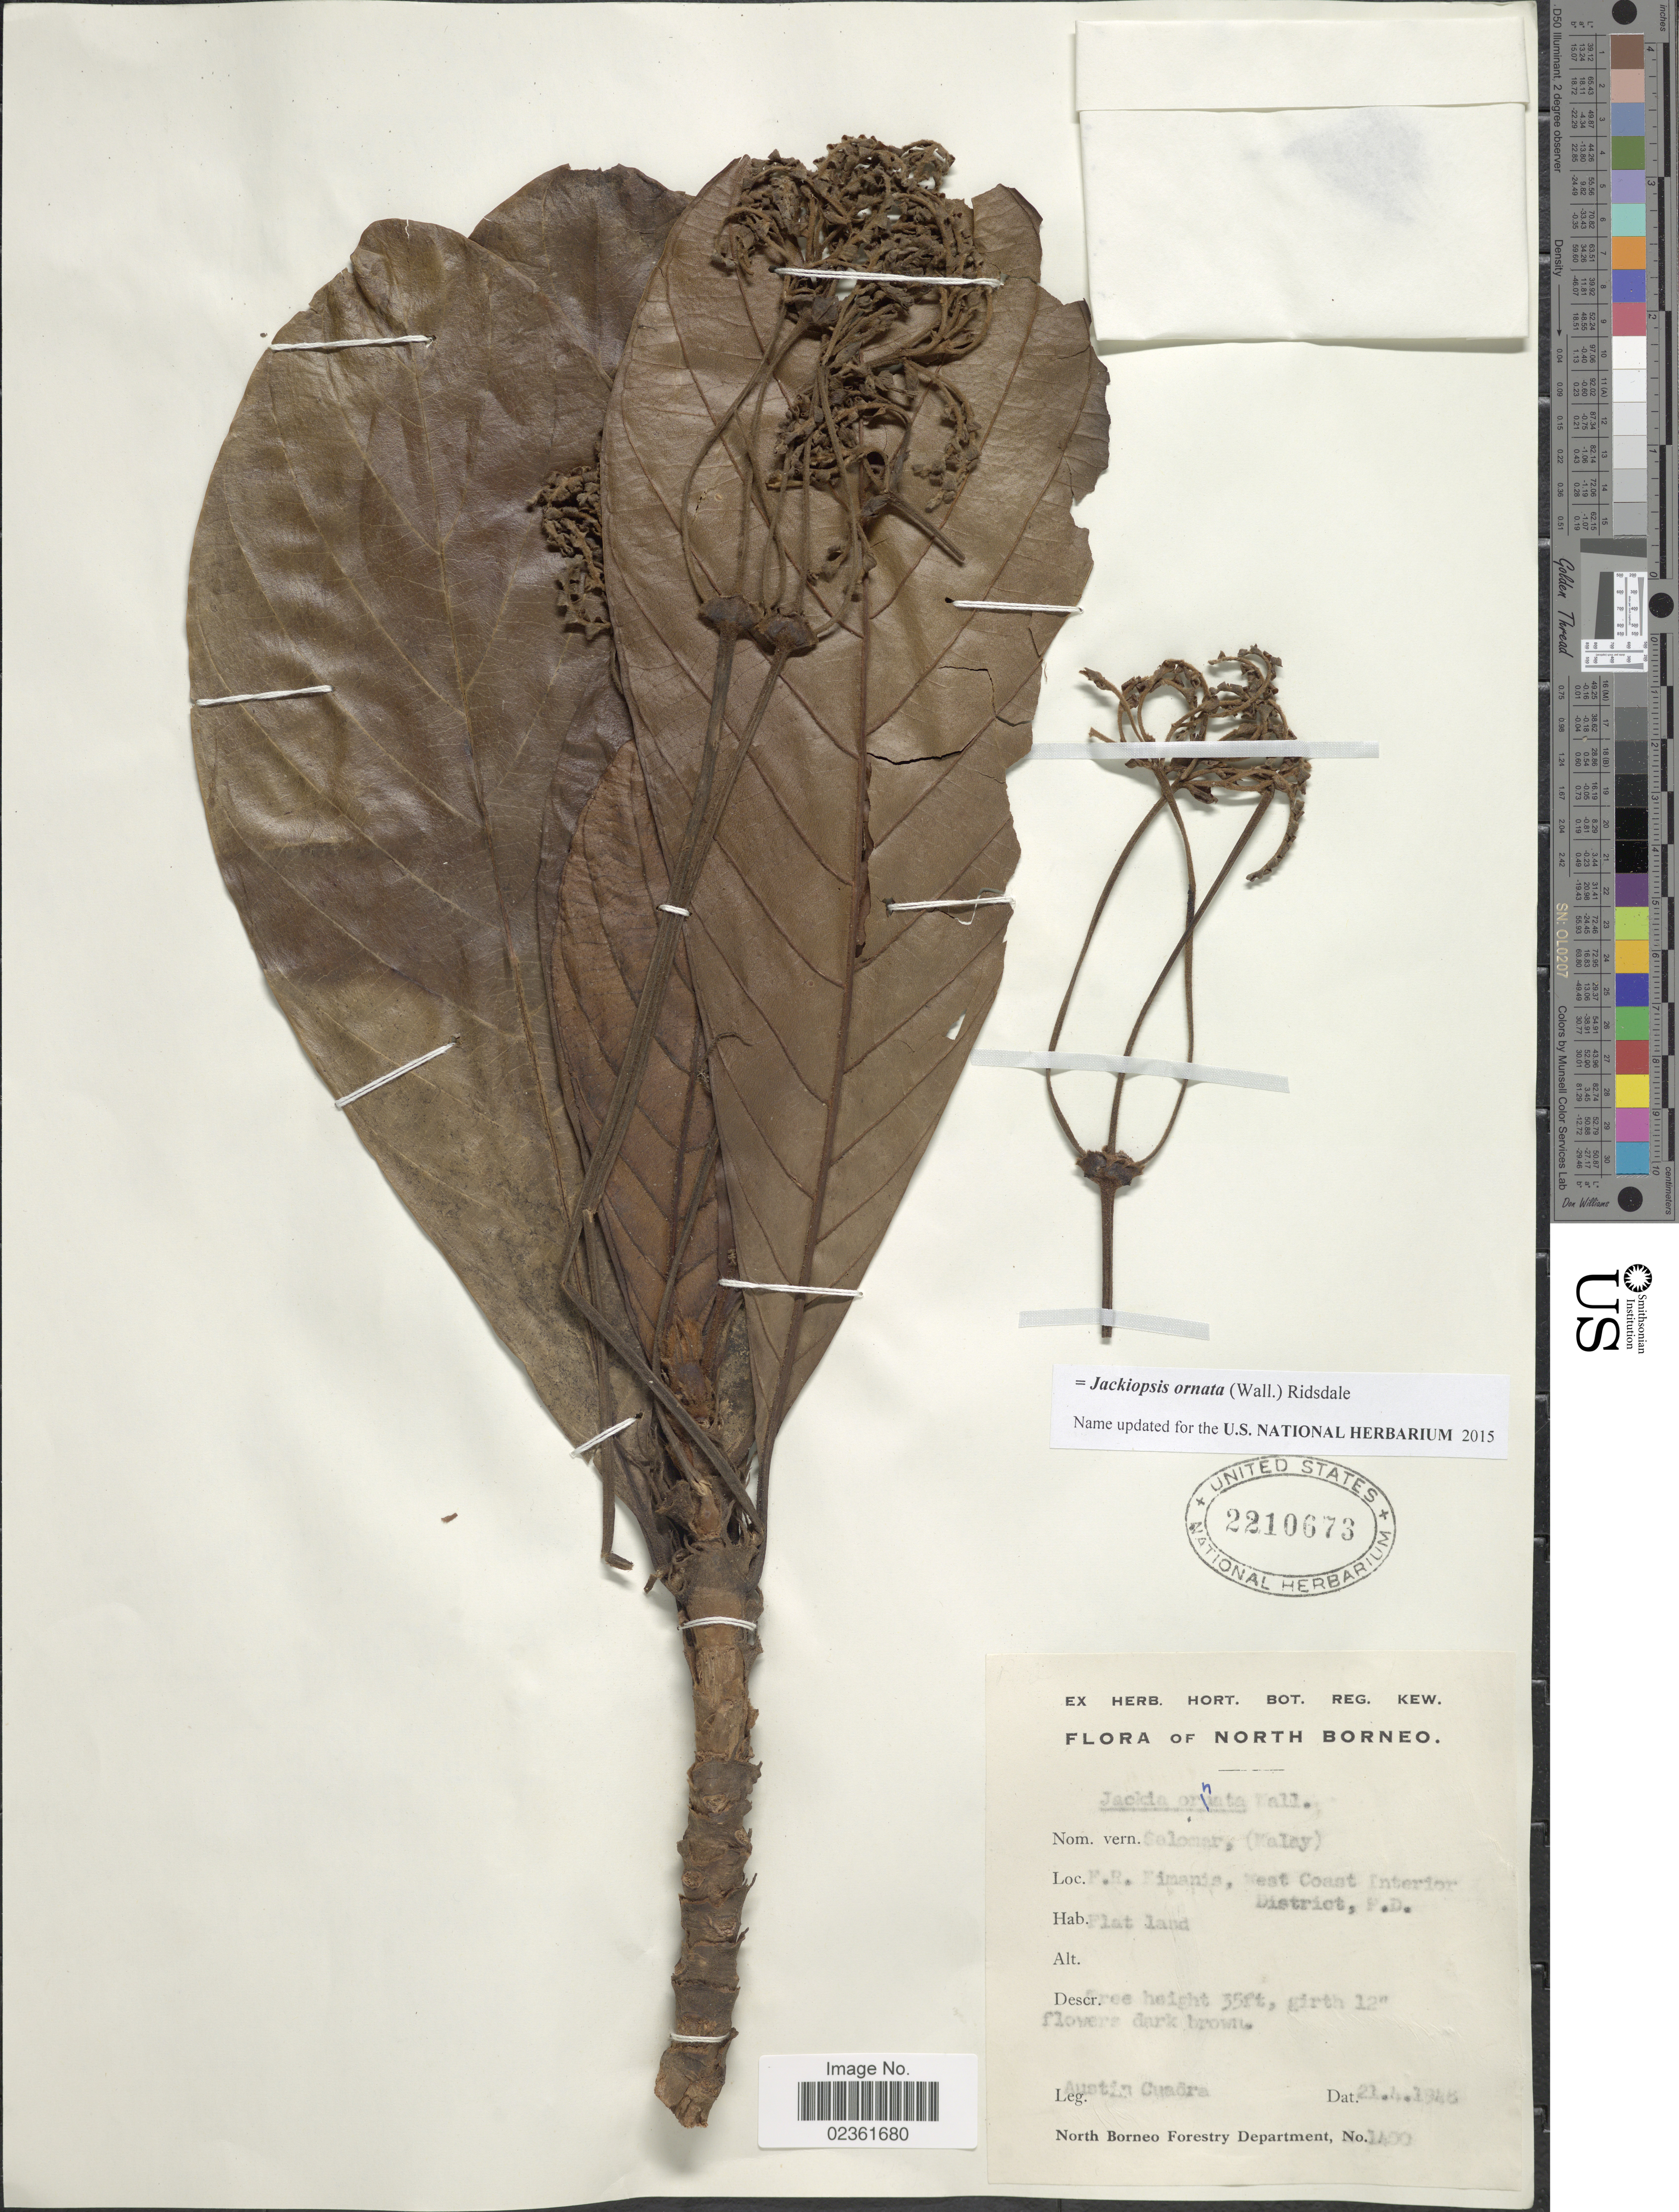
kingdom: Plantae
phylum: Tracheophyta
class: Magnoliopsida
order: Gentianales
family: Rubiaceae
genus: Jackiopsis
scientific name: Jackiopsis ornata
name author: (Wall.) Ridsdale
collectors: A. Cuadra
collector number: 1400*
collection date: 1948-04-21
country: Malaysia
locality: North Borneo, F.R. Kimanis, West Coast Interior District, F.D. Flat land. [interpreted]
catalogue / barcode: US 2210673